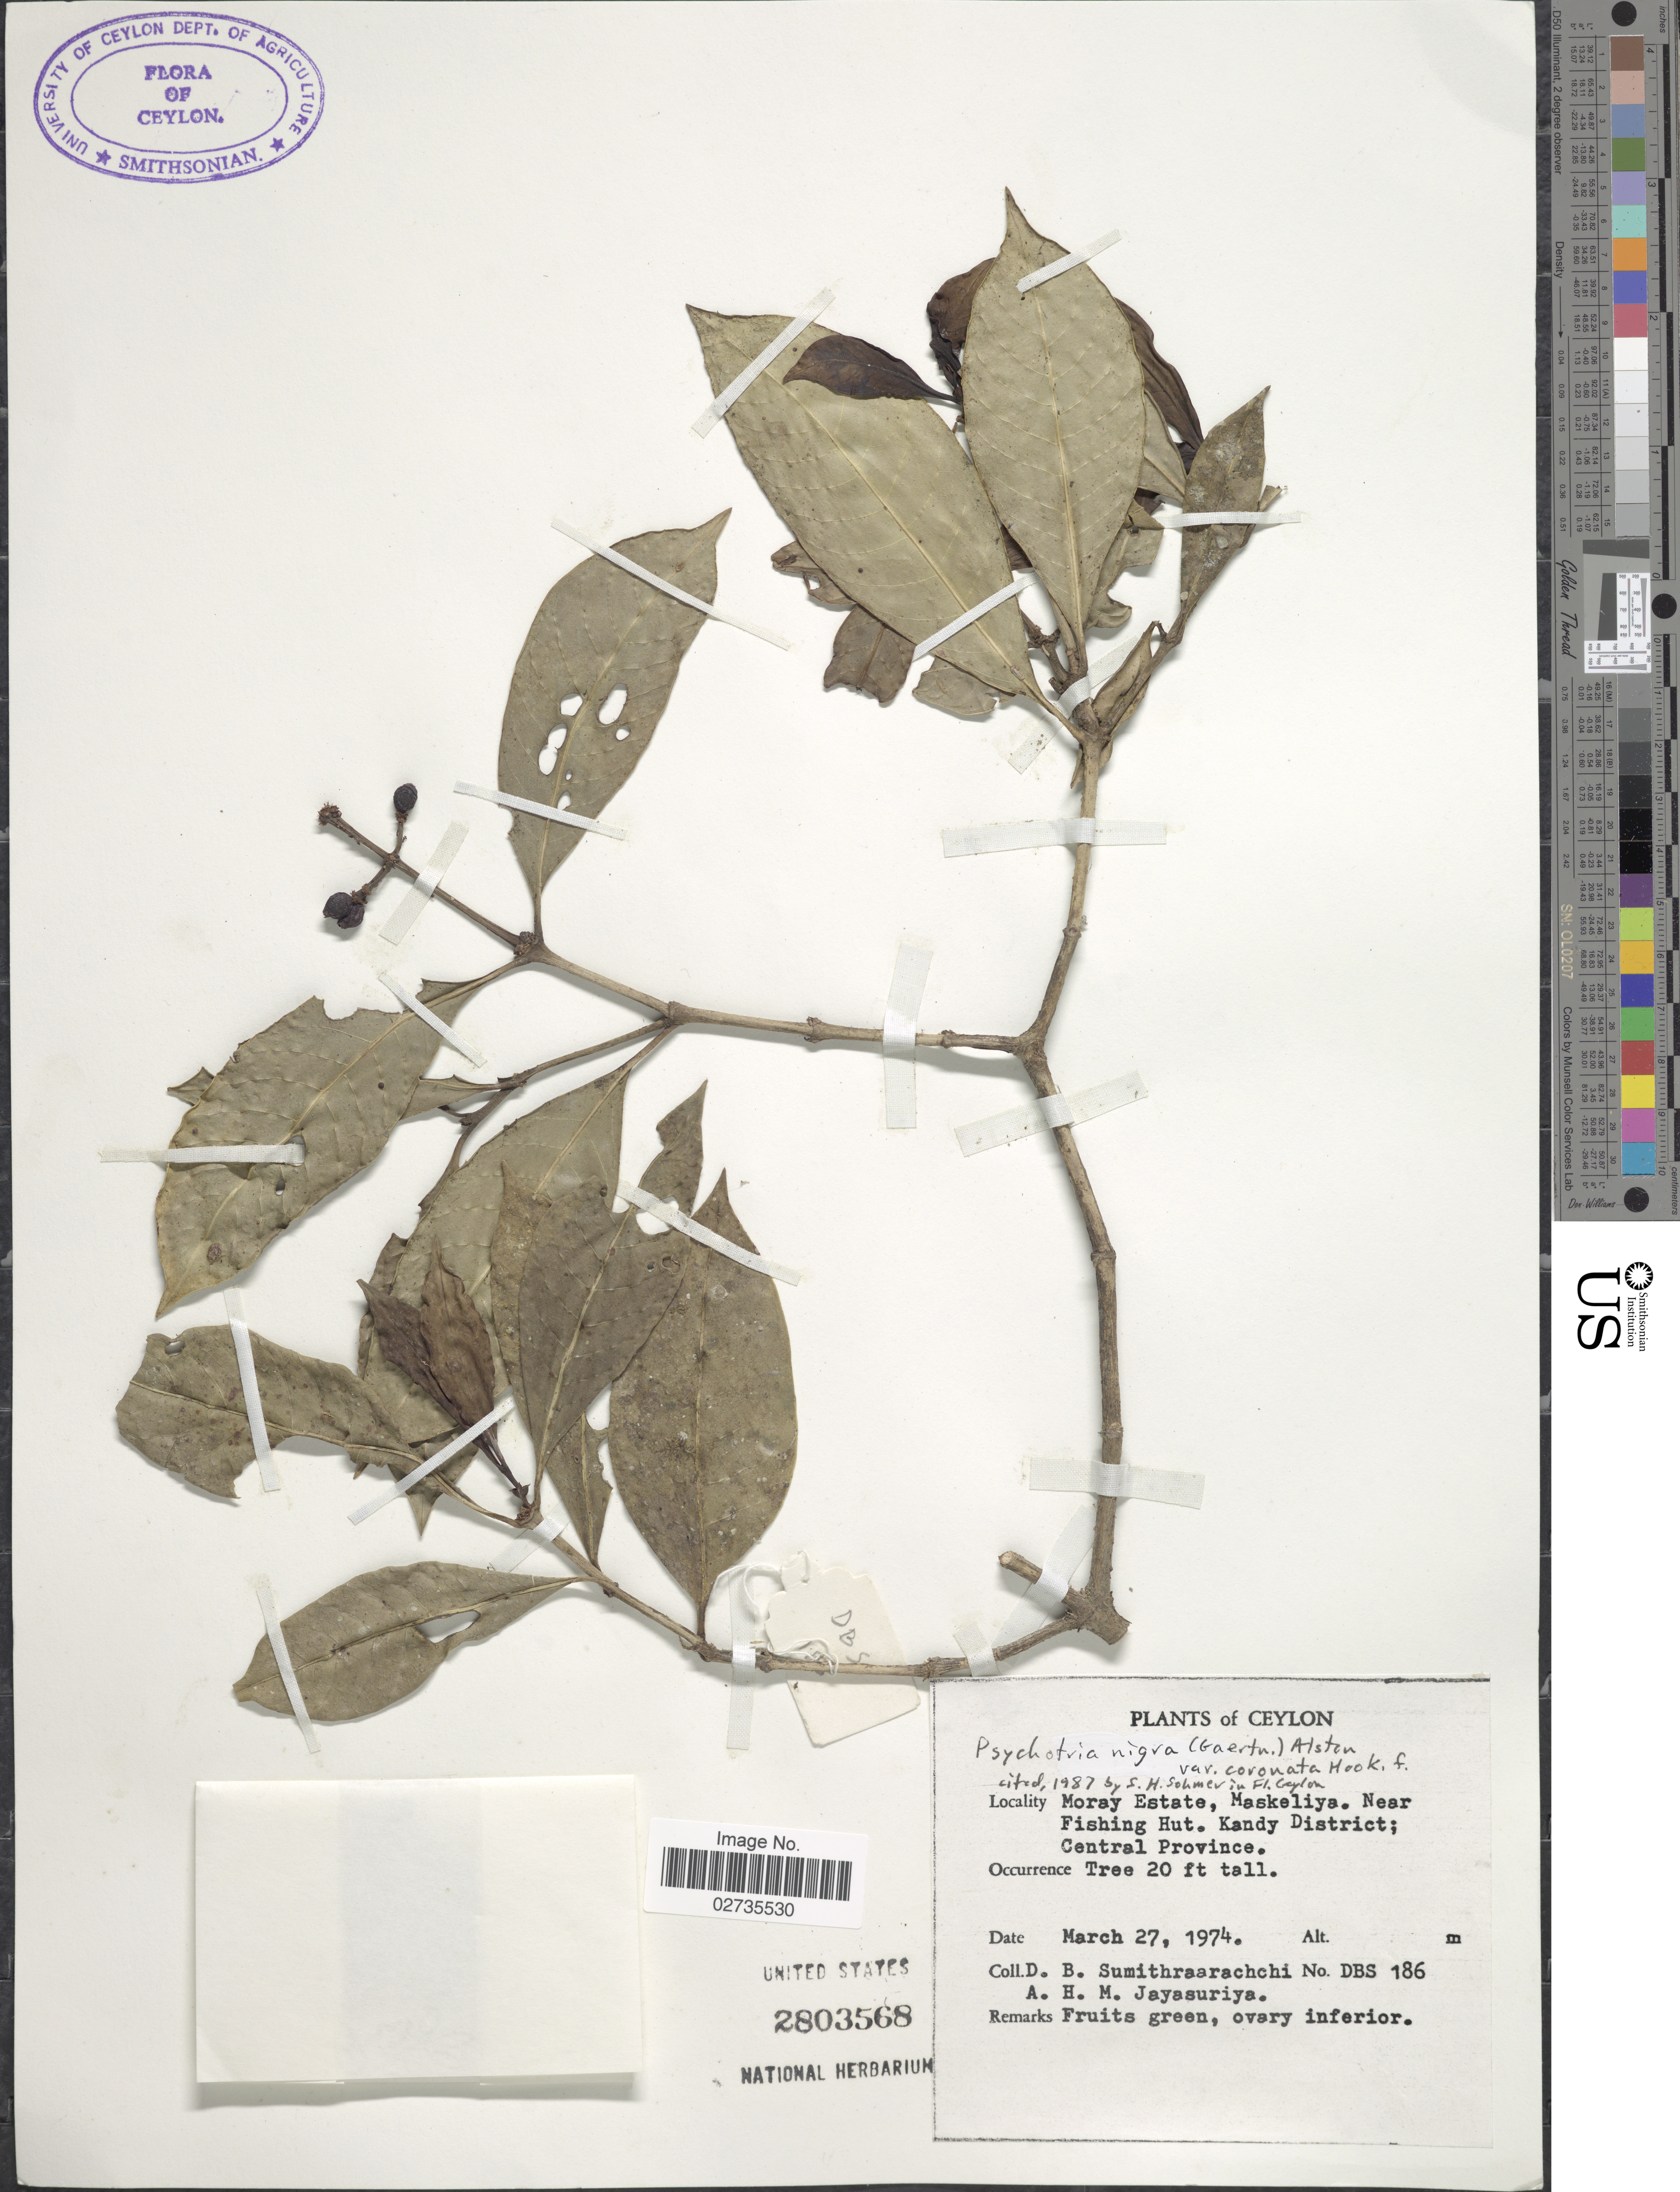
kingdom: Plantae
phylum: Tracheophyta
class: Magnoliopsida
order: Gentianales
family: Rubiaceae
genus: Psychotria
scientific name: Psychotria nigra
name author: (Gaertn.) Alston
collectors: D. B. Sumithraarachchi & A. H. Jayasuriya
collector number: DBS 186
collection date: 1974-03-27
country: Sri Lanka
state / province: Central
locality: Ceylon. Moray Estate, Maskeliya. Near Fishing Hut. Kandy District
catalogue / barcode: US 2803568